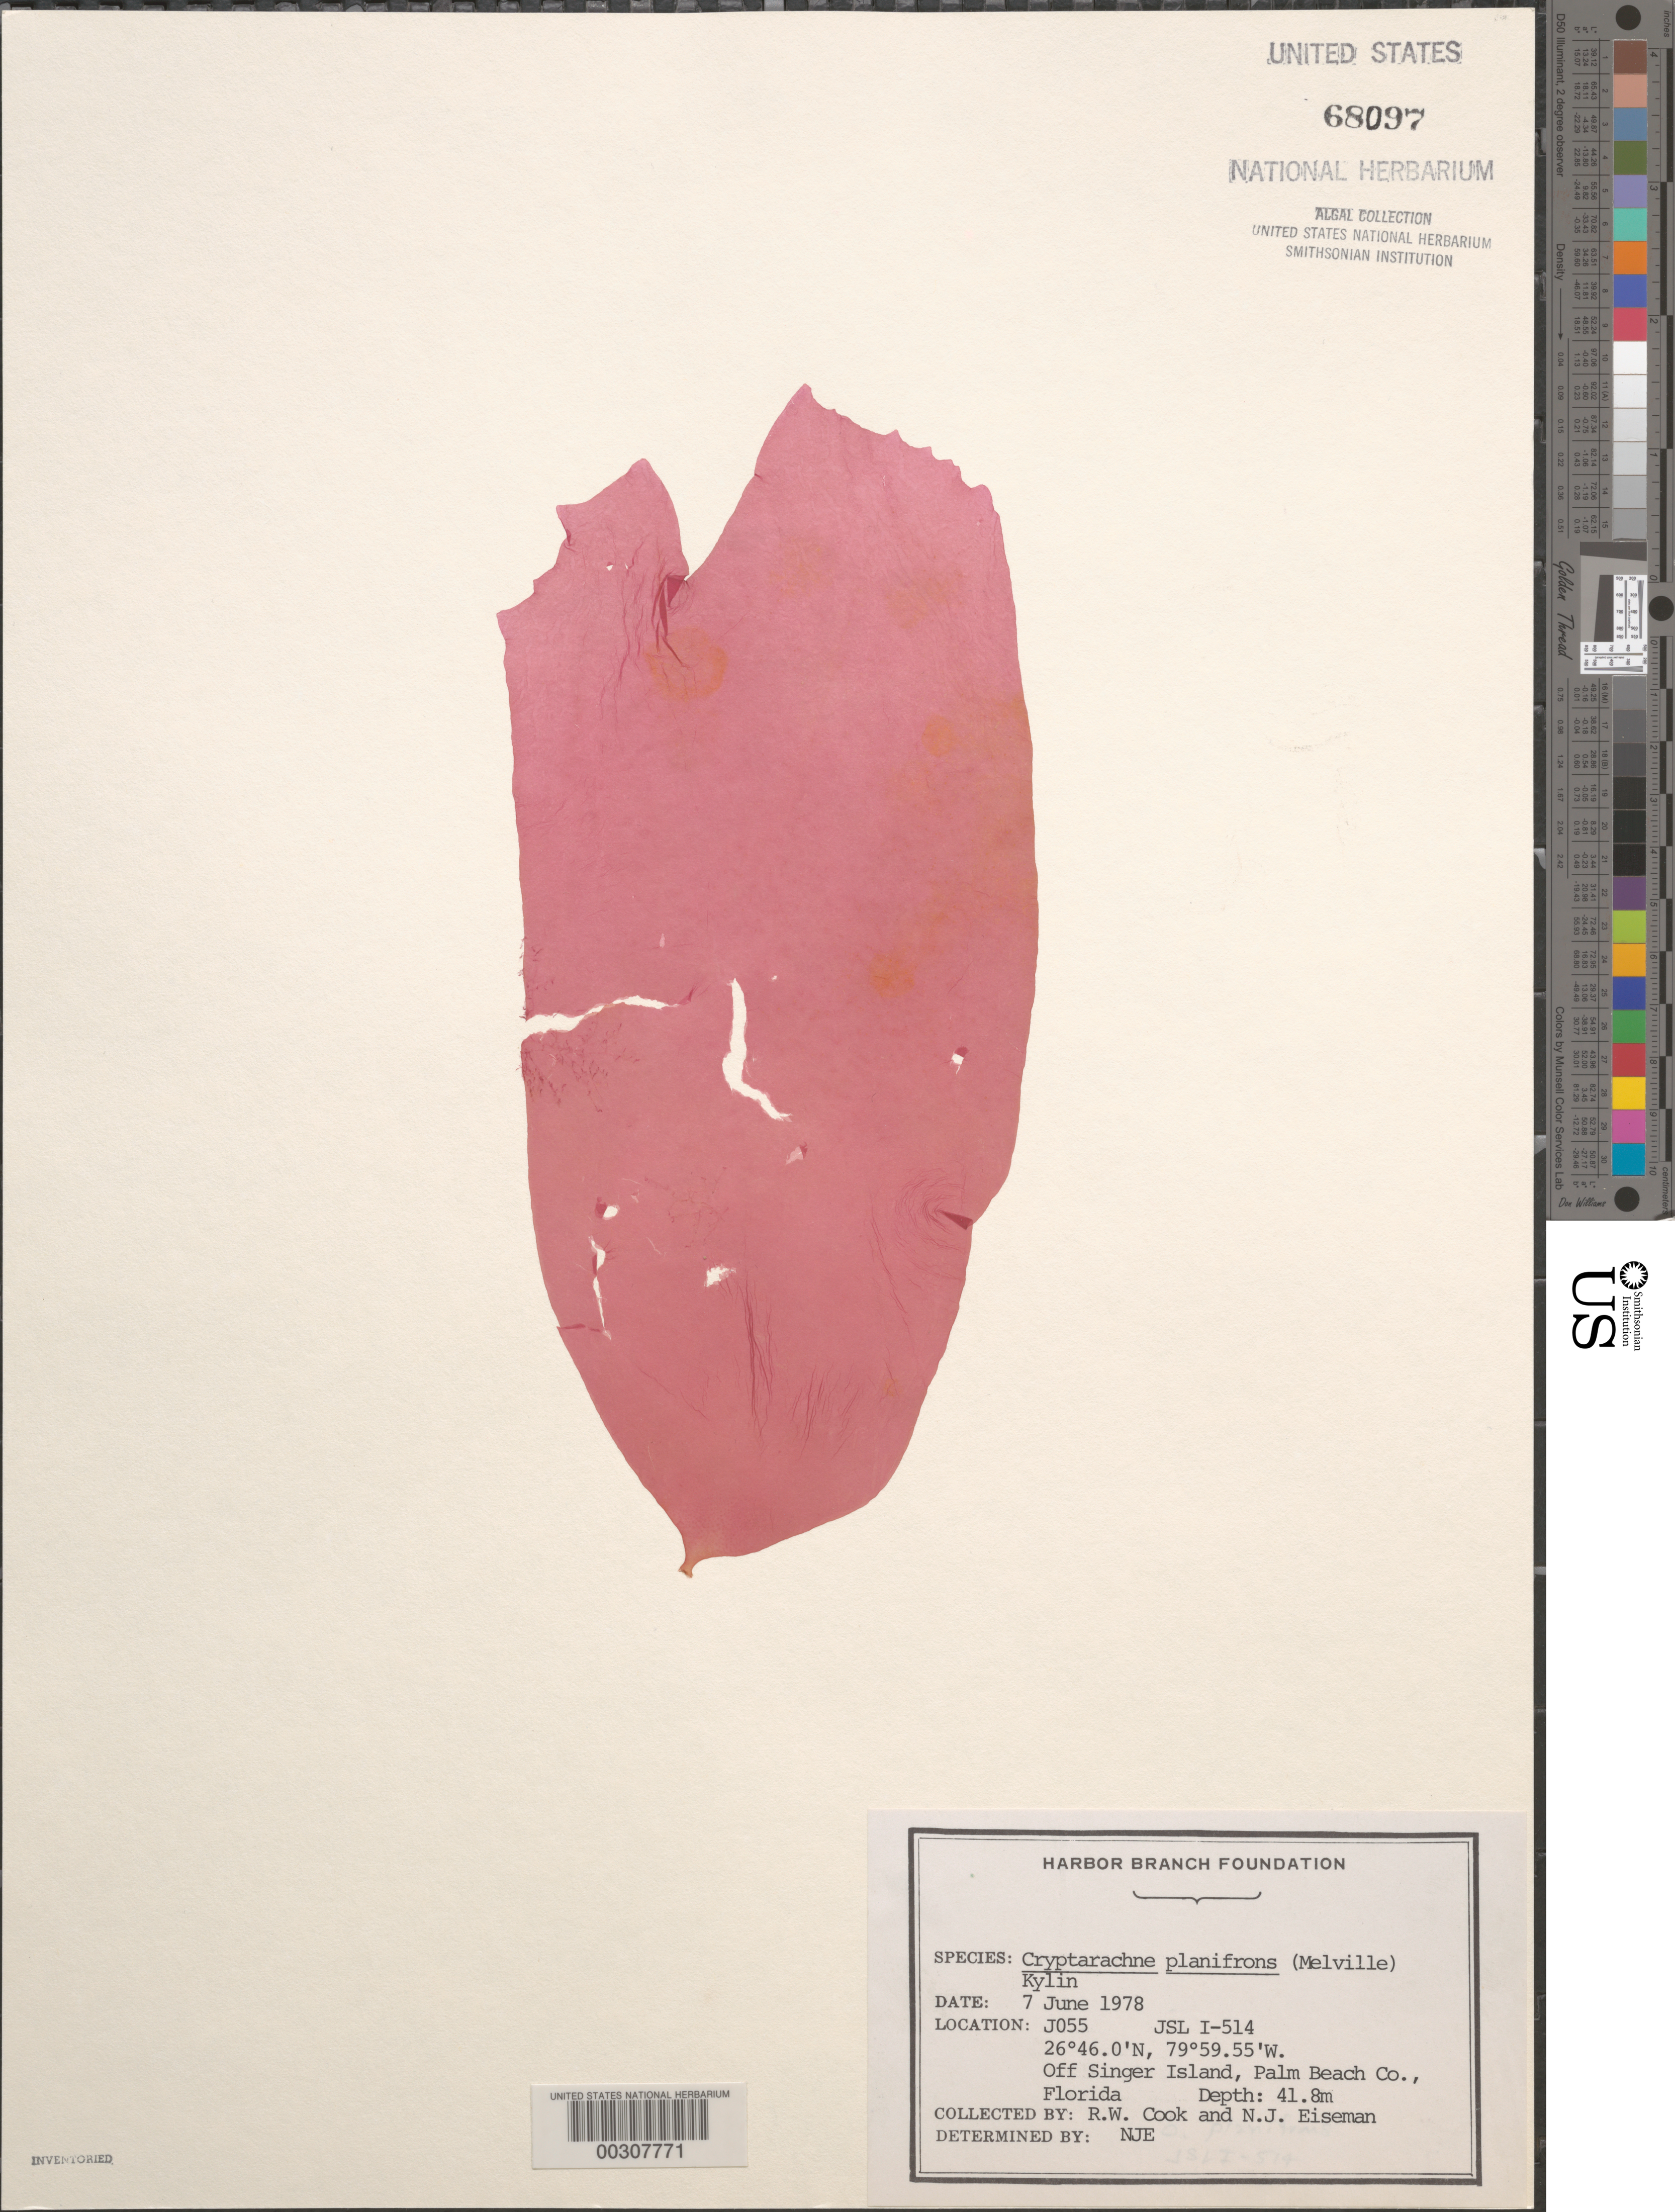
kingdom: Plantae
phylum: Rhodophyta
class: Florideophyceae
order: Rhodymeniales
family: Rhodymeniaceae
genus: Chrysymenia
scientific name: Chrysymenia planifrons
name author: (Melvill) J. Agardh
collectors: R. W. Cook & N. J. Eiseman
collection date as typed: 07 Jun 1978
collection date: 1978-06-07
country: United States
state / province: Florida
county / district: Palm Beach County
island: Singer Island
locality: Off Singer Island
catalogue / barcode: US 68097